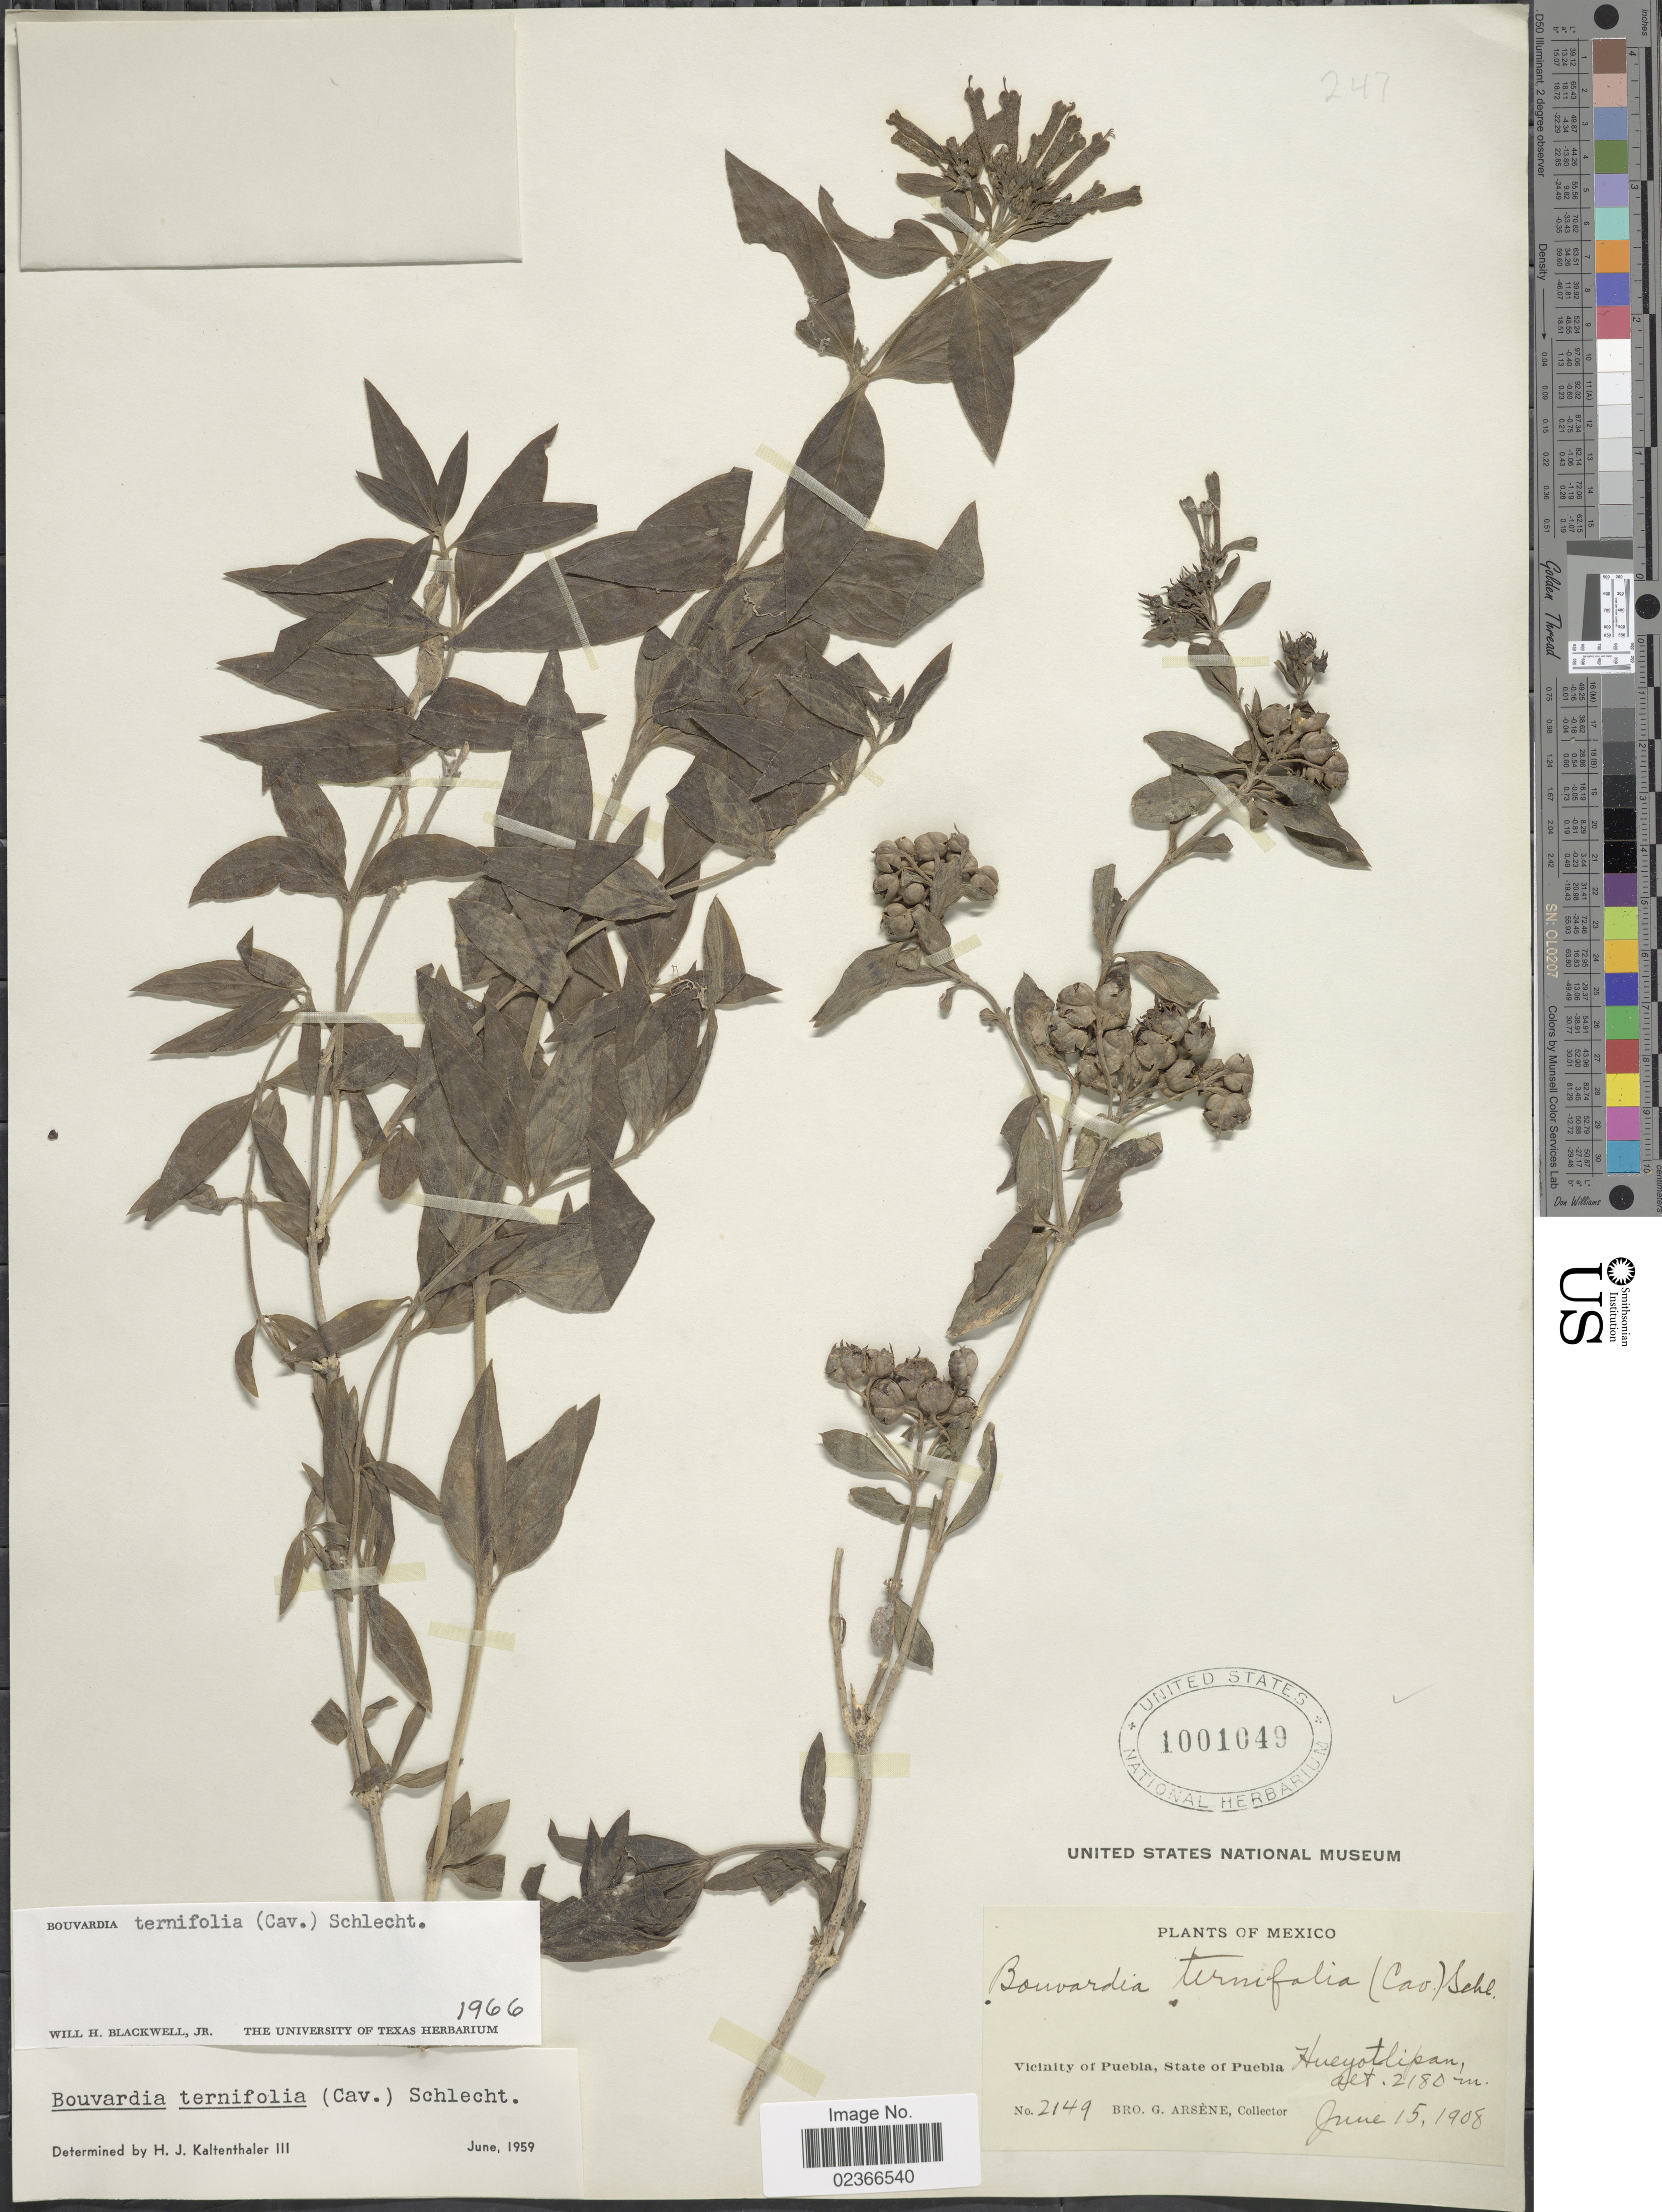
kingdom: Plantae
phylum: Tracheophyta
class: Magnoliopsida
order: Gentianales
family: Rubiaceae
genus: Bouvardia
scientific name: Bouvardia ternifolia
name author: (Cav.) Schltdl.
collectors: Bro. G. Arsène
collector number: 2149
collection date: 1908-06-15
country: Mexico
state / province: Puebla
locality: Hueyotlipan, Vicinity of Puebla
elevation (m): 2180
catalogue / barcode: US 1001049